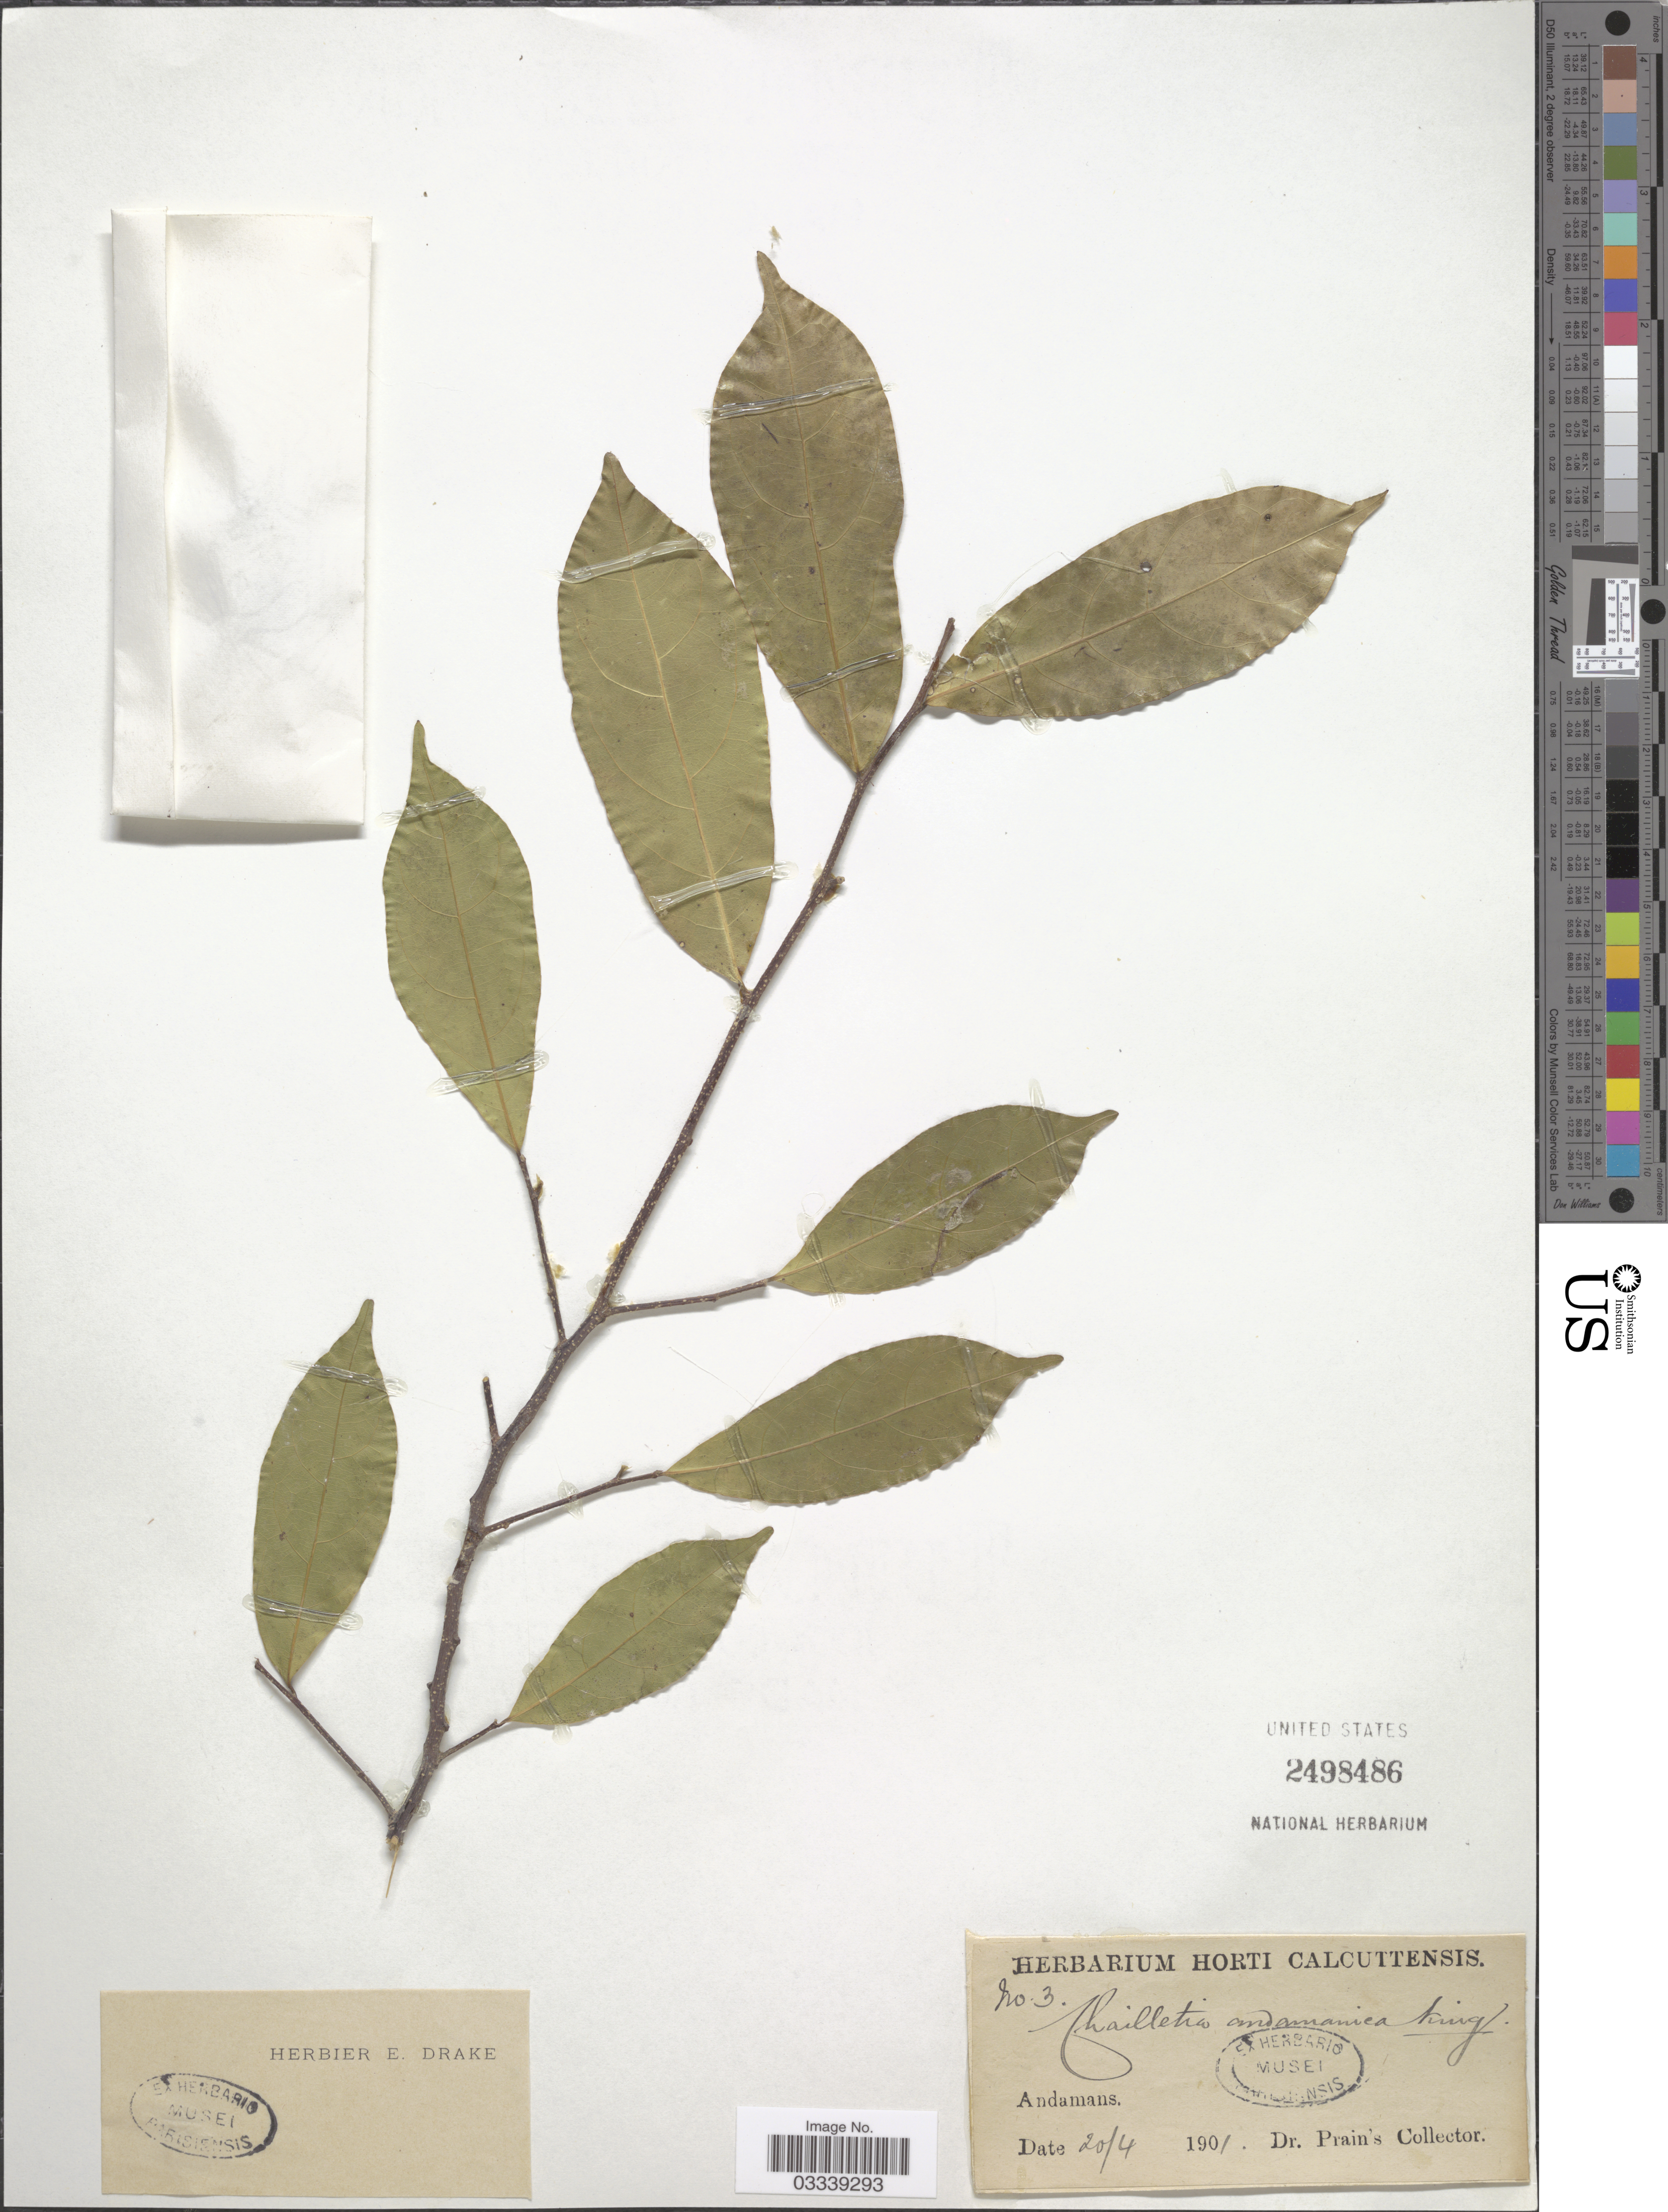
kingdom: Plantae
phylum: Tracheophyta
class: Magnoliopsida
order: Malpighiales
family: Dichapetalaceae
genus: Dichapetalum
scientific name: Dichapetalum andamanicum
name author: (King) Engl.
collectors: Dr. Prain's collector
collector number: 3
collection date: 1901-04-20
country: India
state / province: Andaman and Nicobar Islands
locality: Andamans.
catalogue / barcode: US 2498486